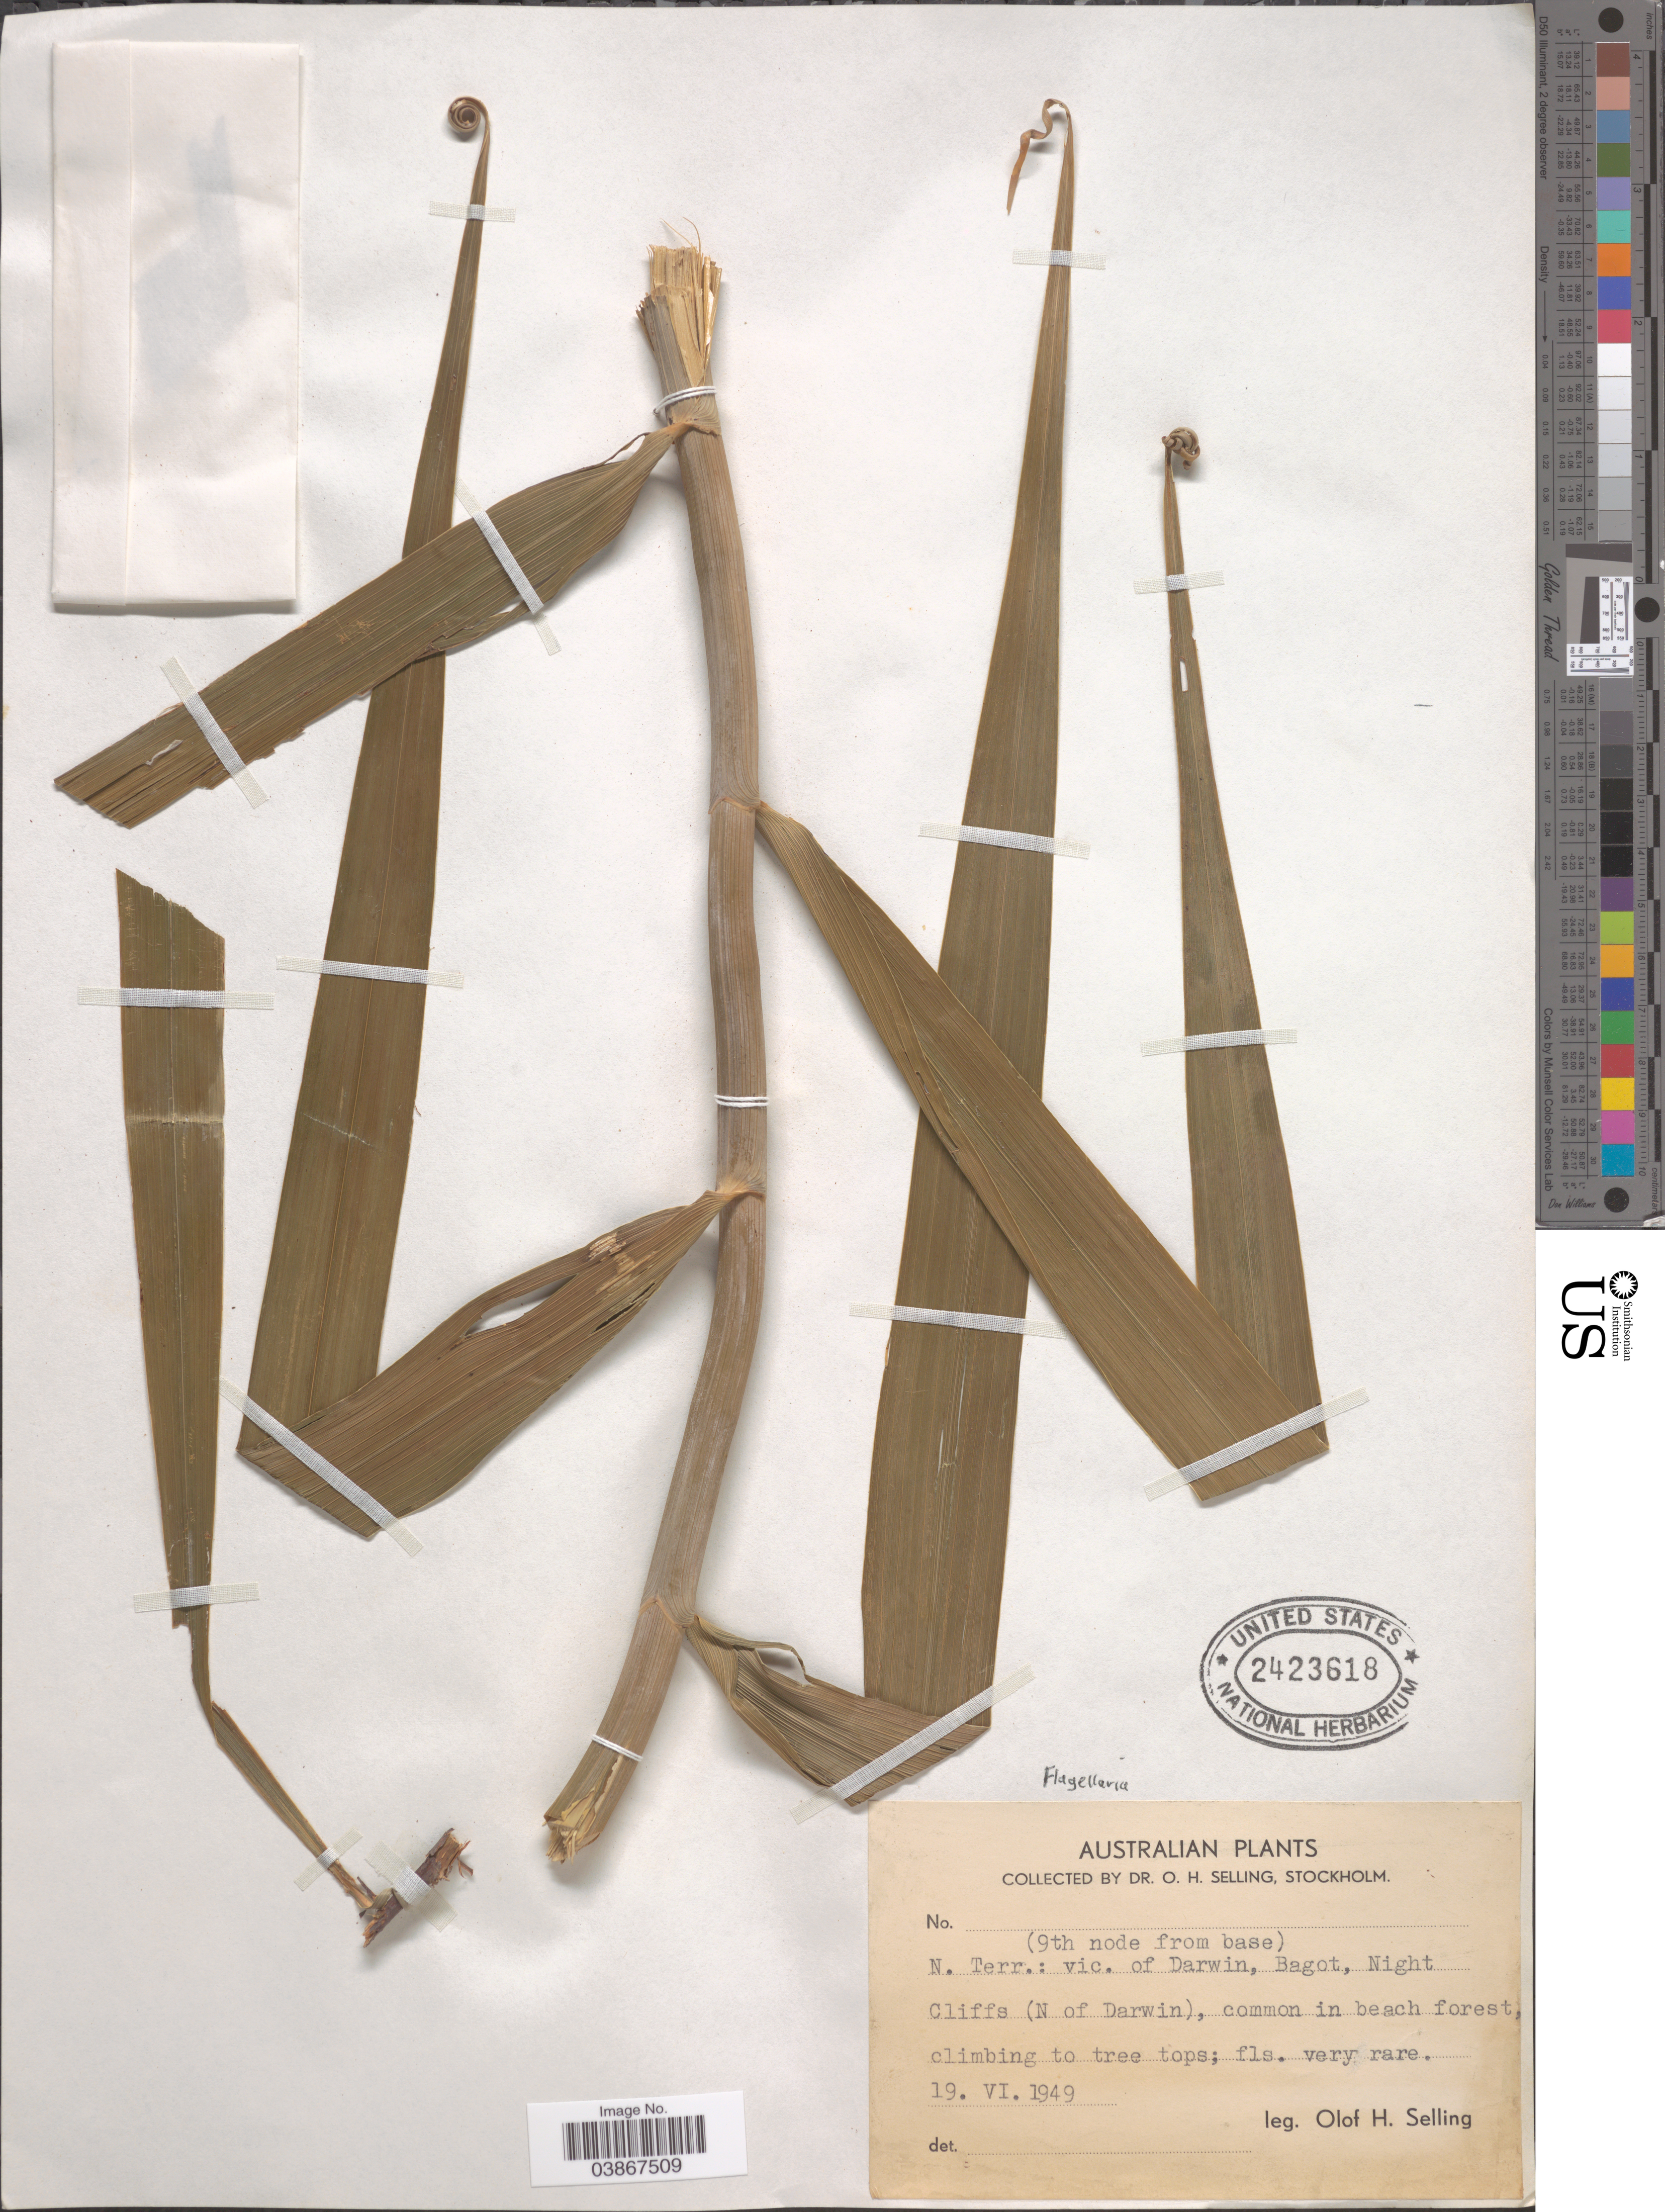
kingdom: Plantae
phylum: Tracheophyta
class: Liliopsida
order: Poales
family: Flagellariaceae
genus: Flagellaria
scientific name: Flagellaria sp.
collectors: O. Selling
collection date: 1949-06-19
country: Australia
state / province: Northern Territory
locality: N. Terr.: vic. of Darwin, Bagot, Night Cliffs (N of Darwin).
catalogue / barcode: US 2423618